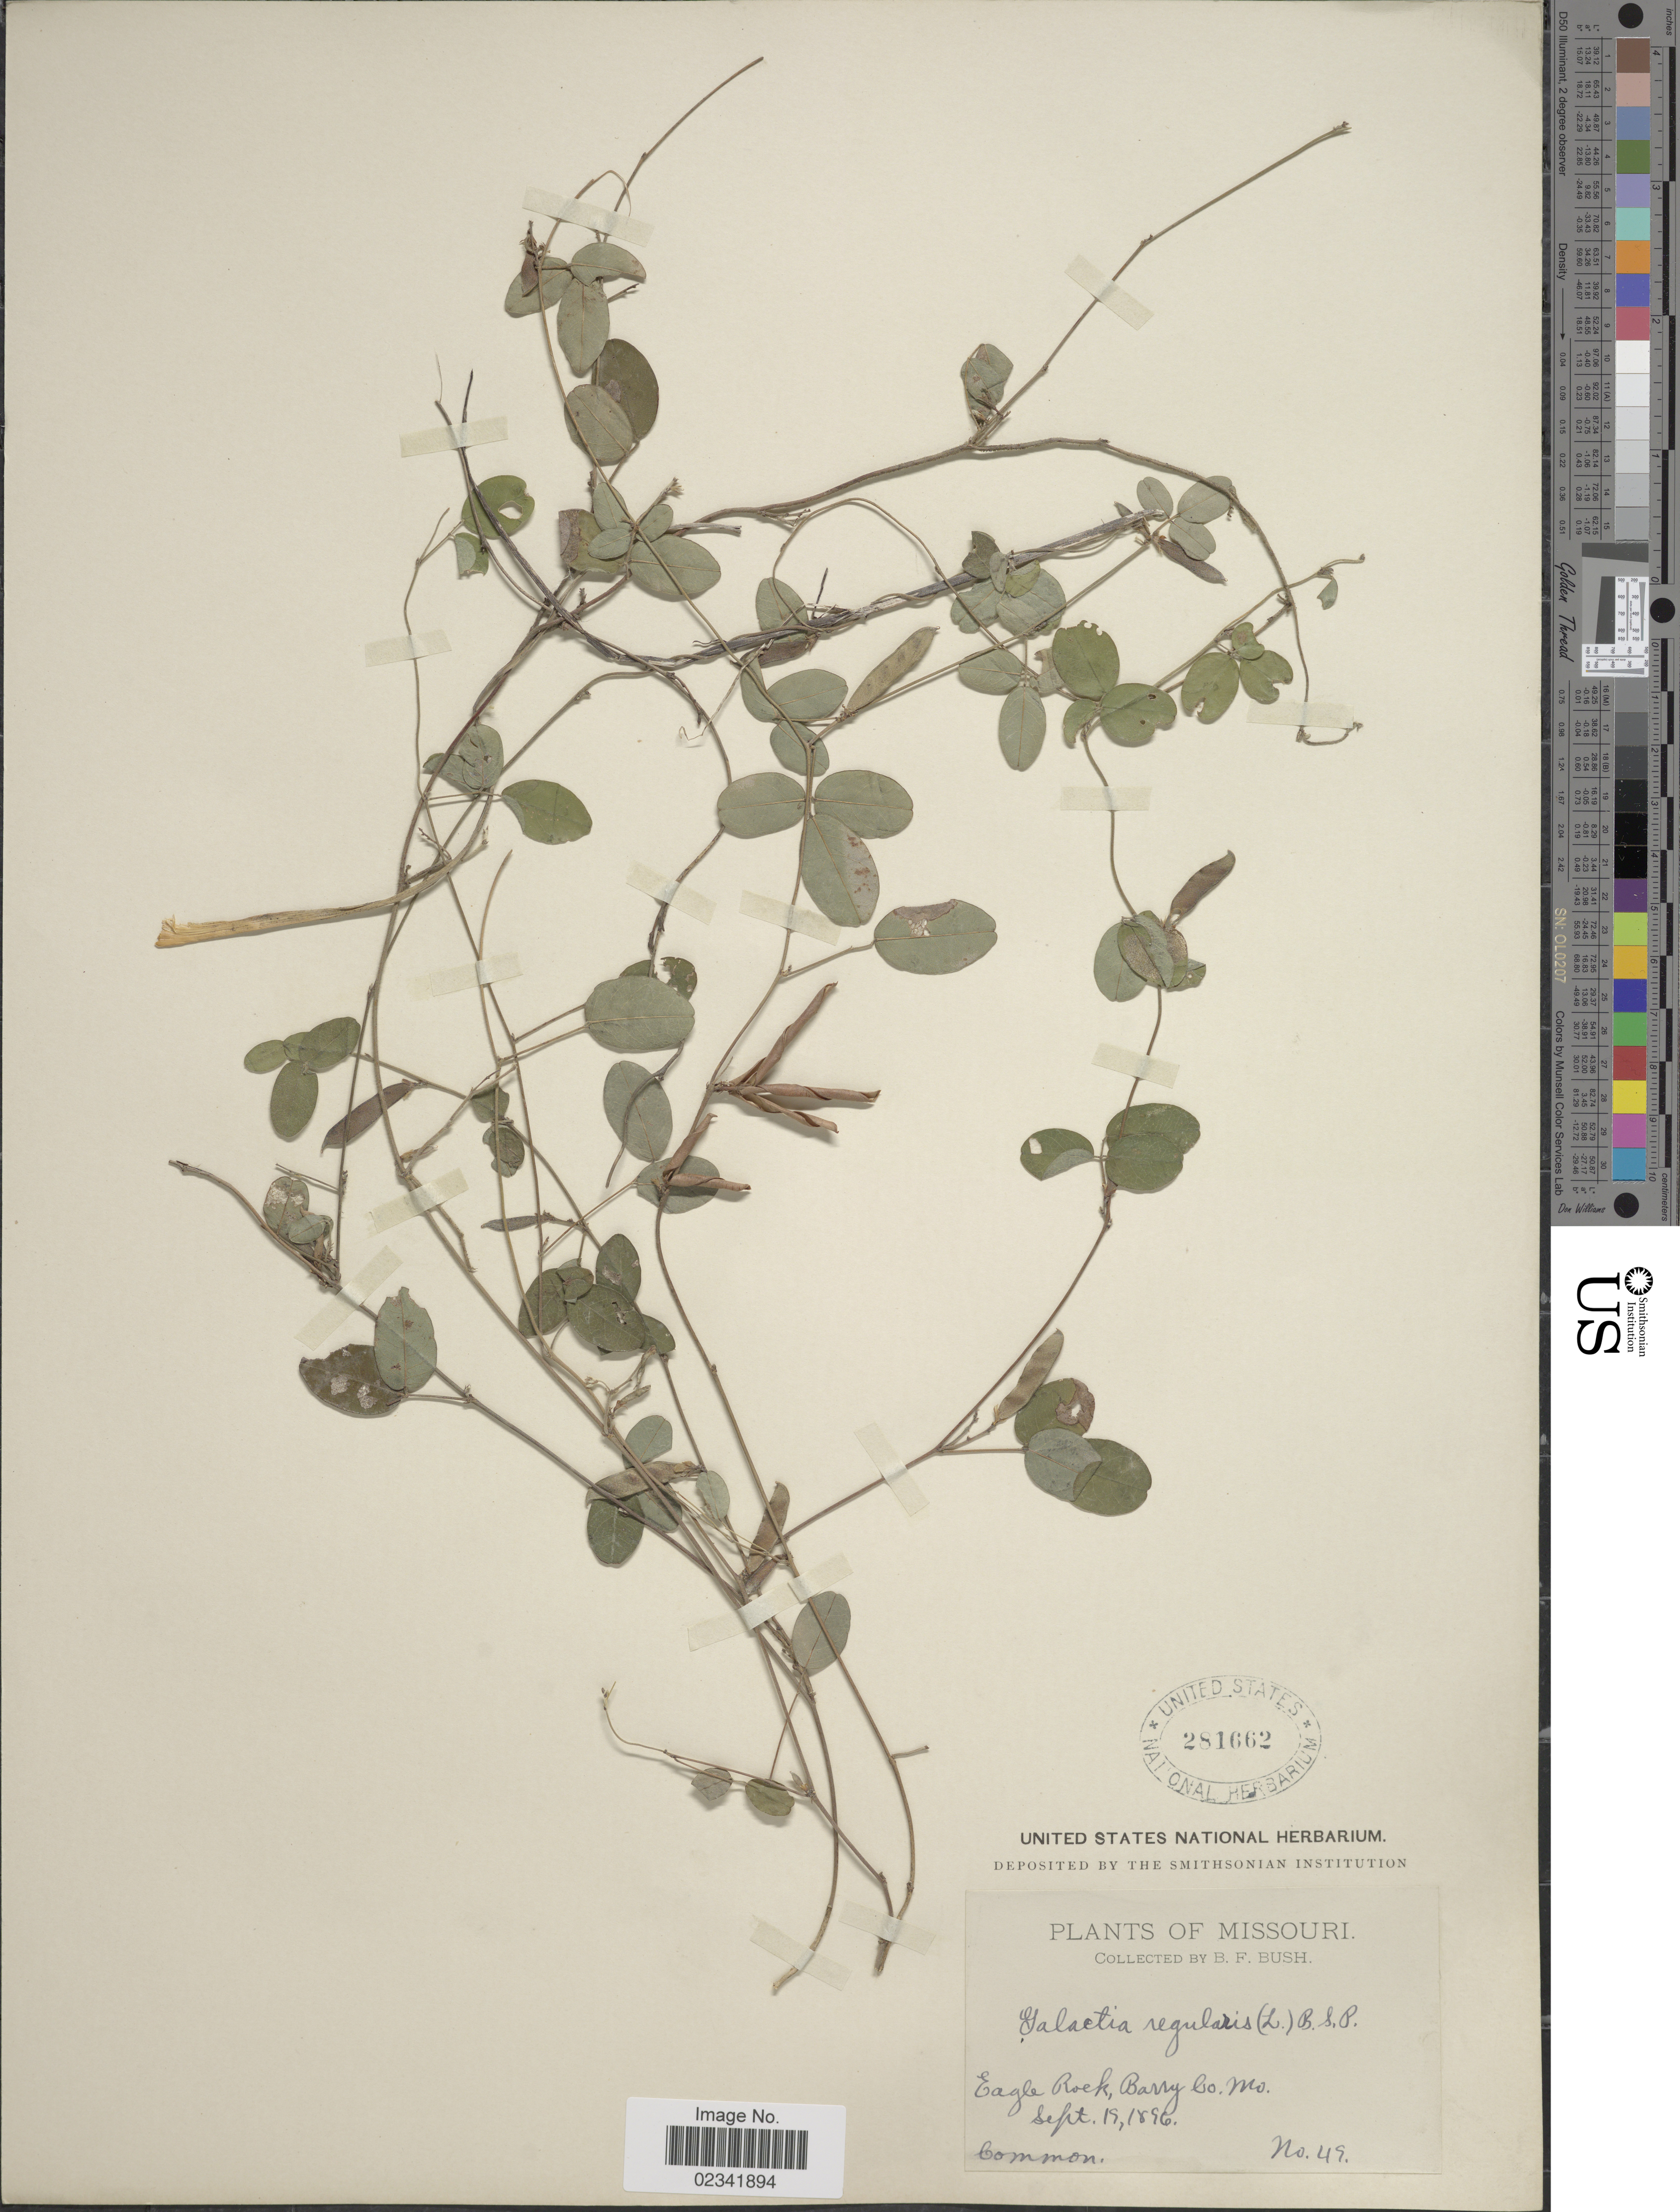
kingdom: Plantae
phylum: Tracheophyta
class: Magnoliopsida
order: Fabales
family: Fabaceae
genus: Galactia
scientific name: Galactia volubilis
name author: (L.) Britton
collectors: B. F. Bush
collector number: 49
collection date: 1896-09-19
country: United States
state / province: Missouri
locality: Eagle Rock, Barry Co., Mo.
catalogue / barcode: US 281662